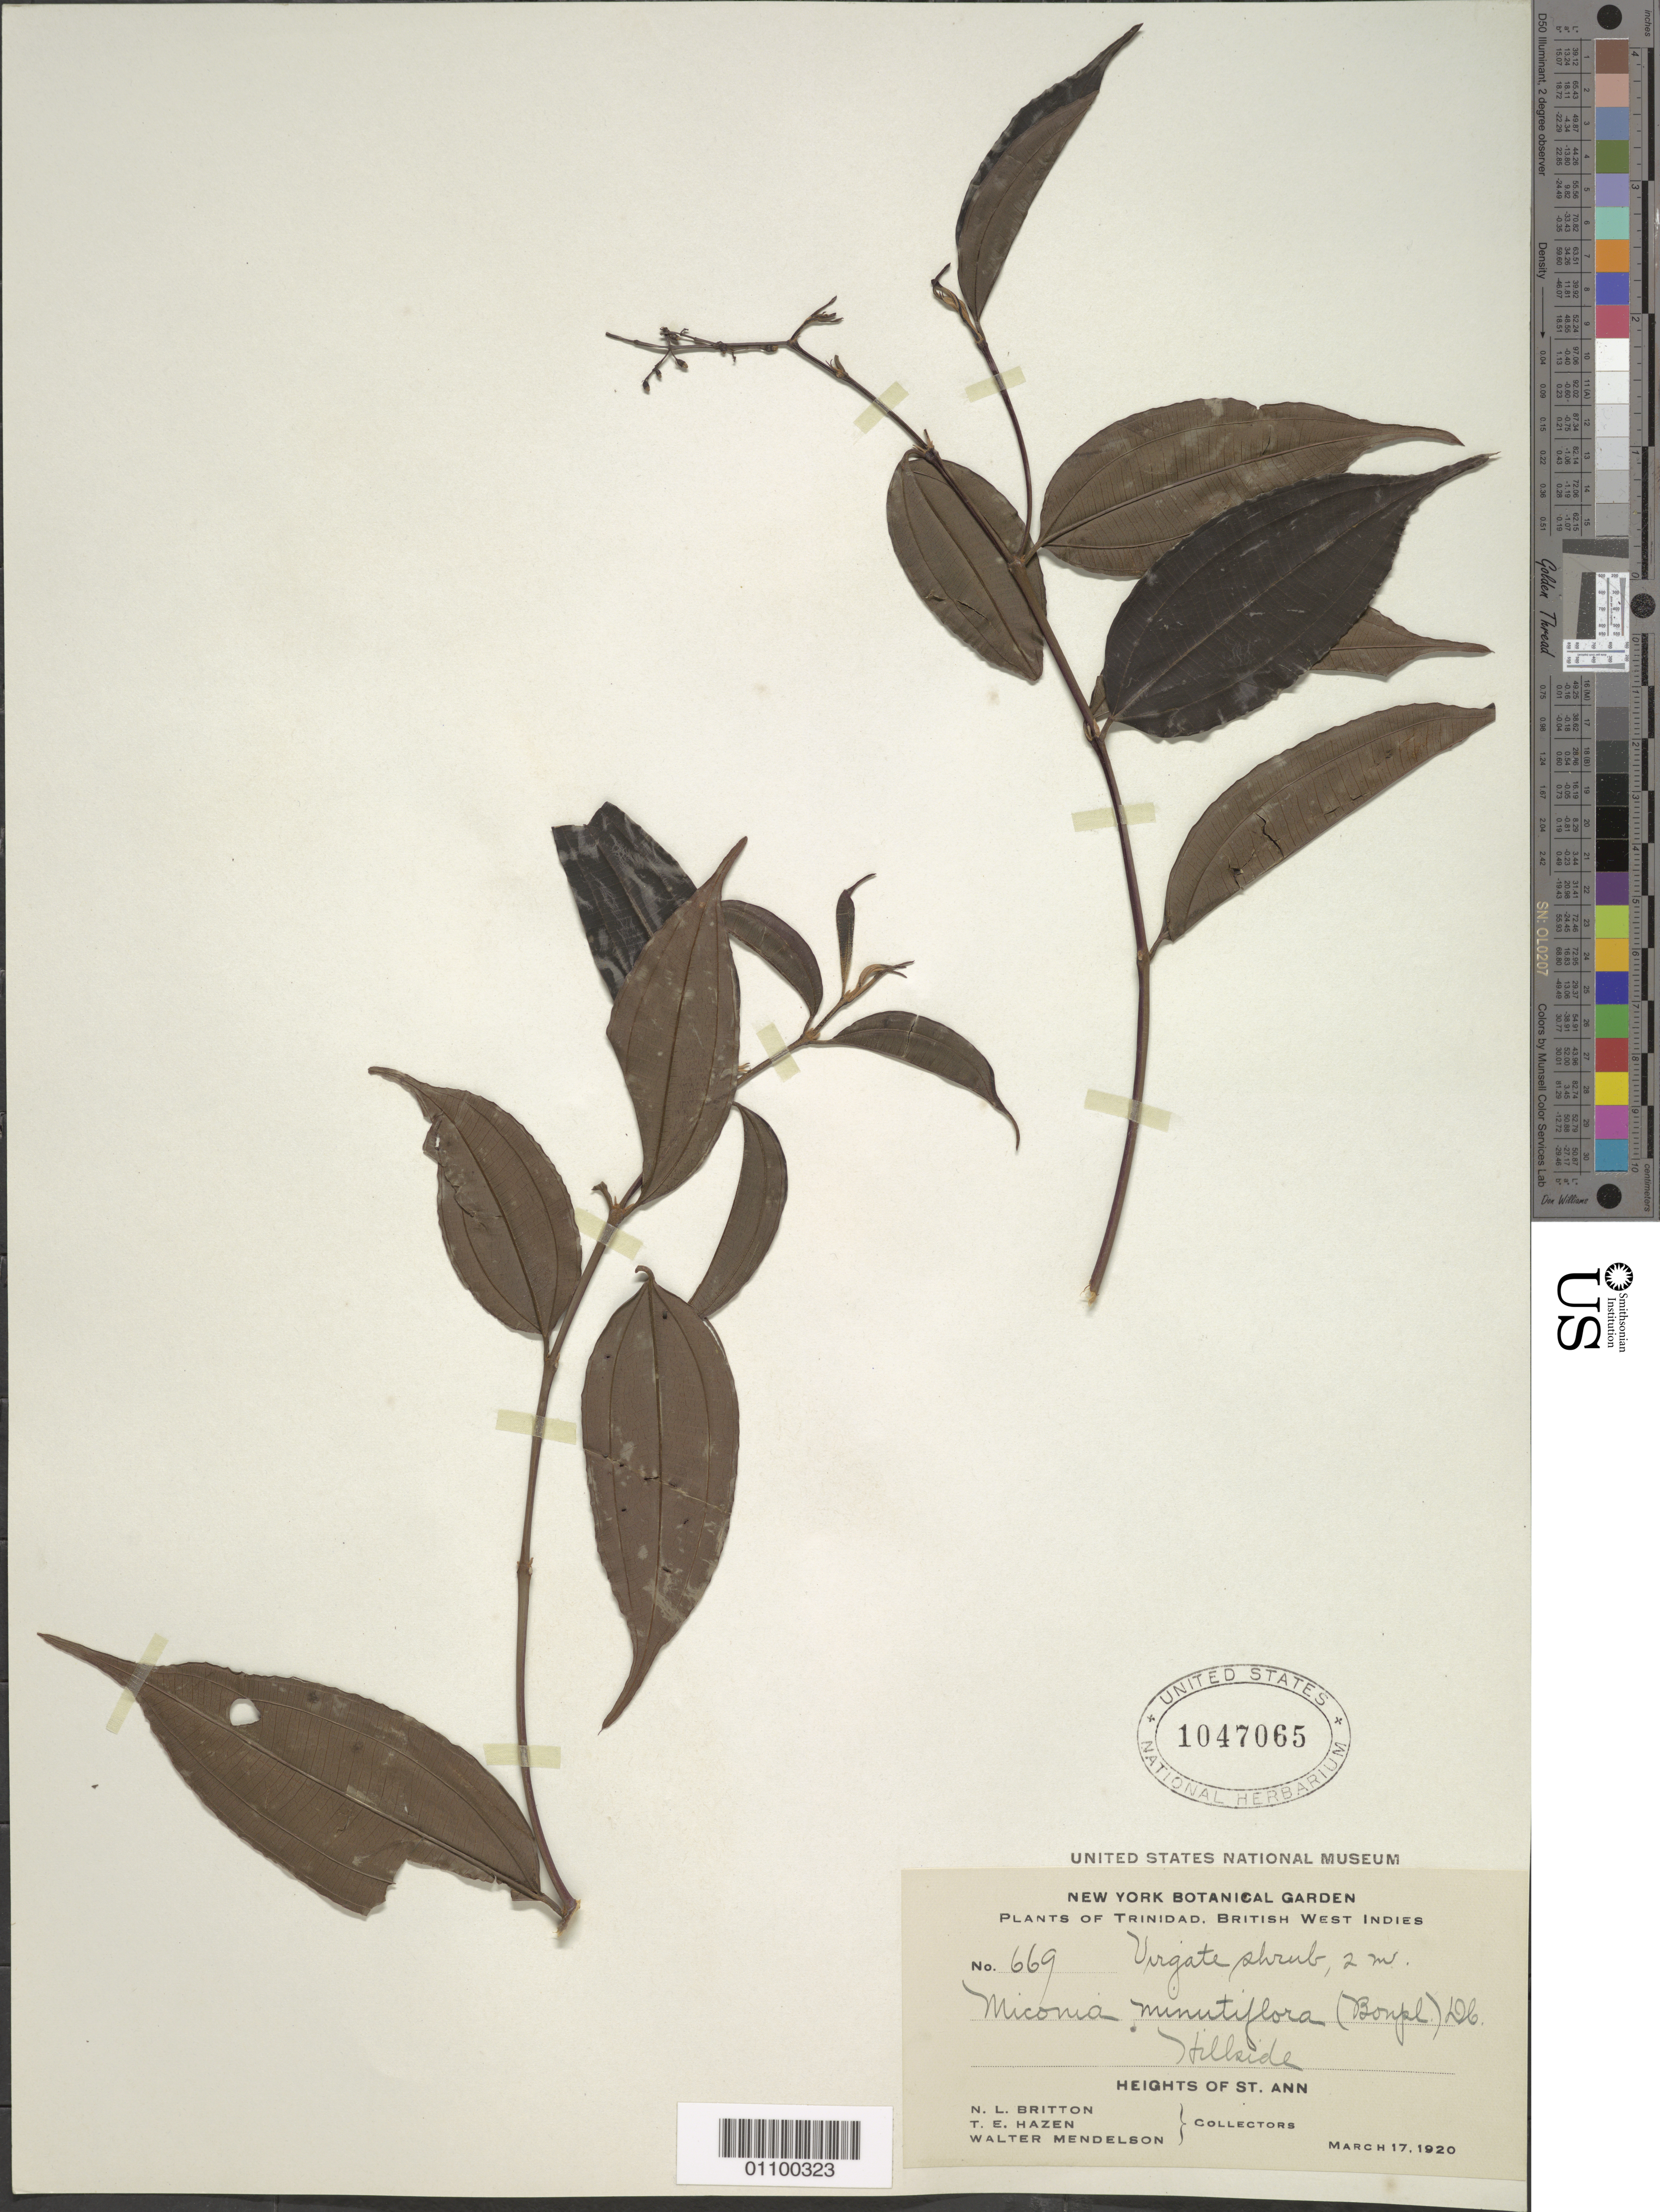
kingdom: Plantae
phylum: Tracheophyta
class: Magnoliopsida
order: Myrtales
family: Melastomataceae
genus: Miconia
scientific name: Miconia minutiflora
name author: (Bonpl.) DC.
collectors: N. Britton, T. E. Hazen & W. Mendelson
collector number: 669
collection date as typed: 17 Mar 1920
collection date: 1920-03-17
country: Trinidad and Tobago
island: Trinidad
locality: Heights of St. Ann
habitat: hillside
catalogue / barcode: US 1047065